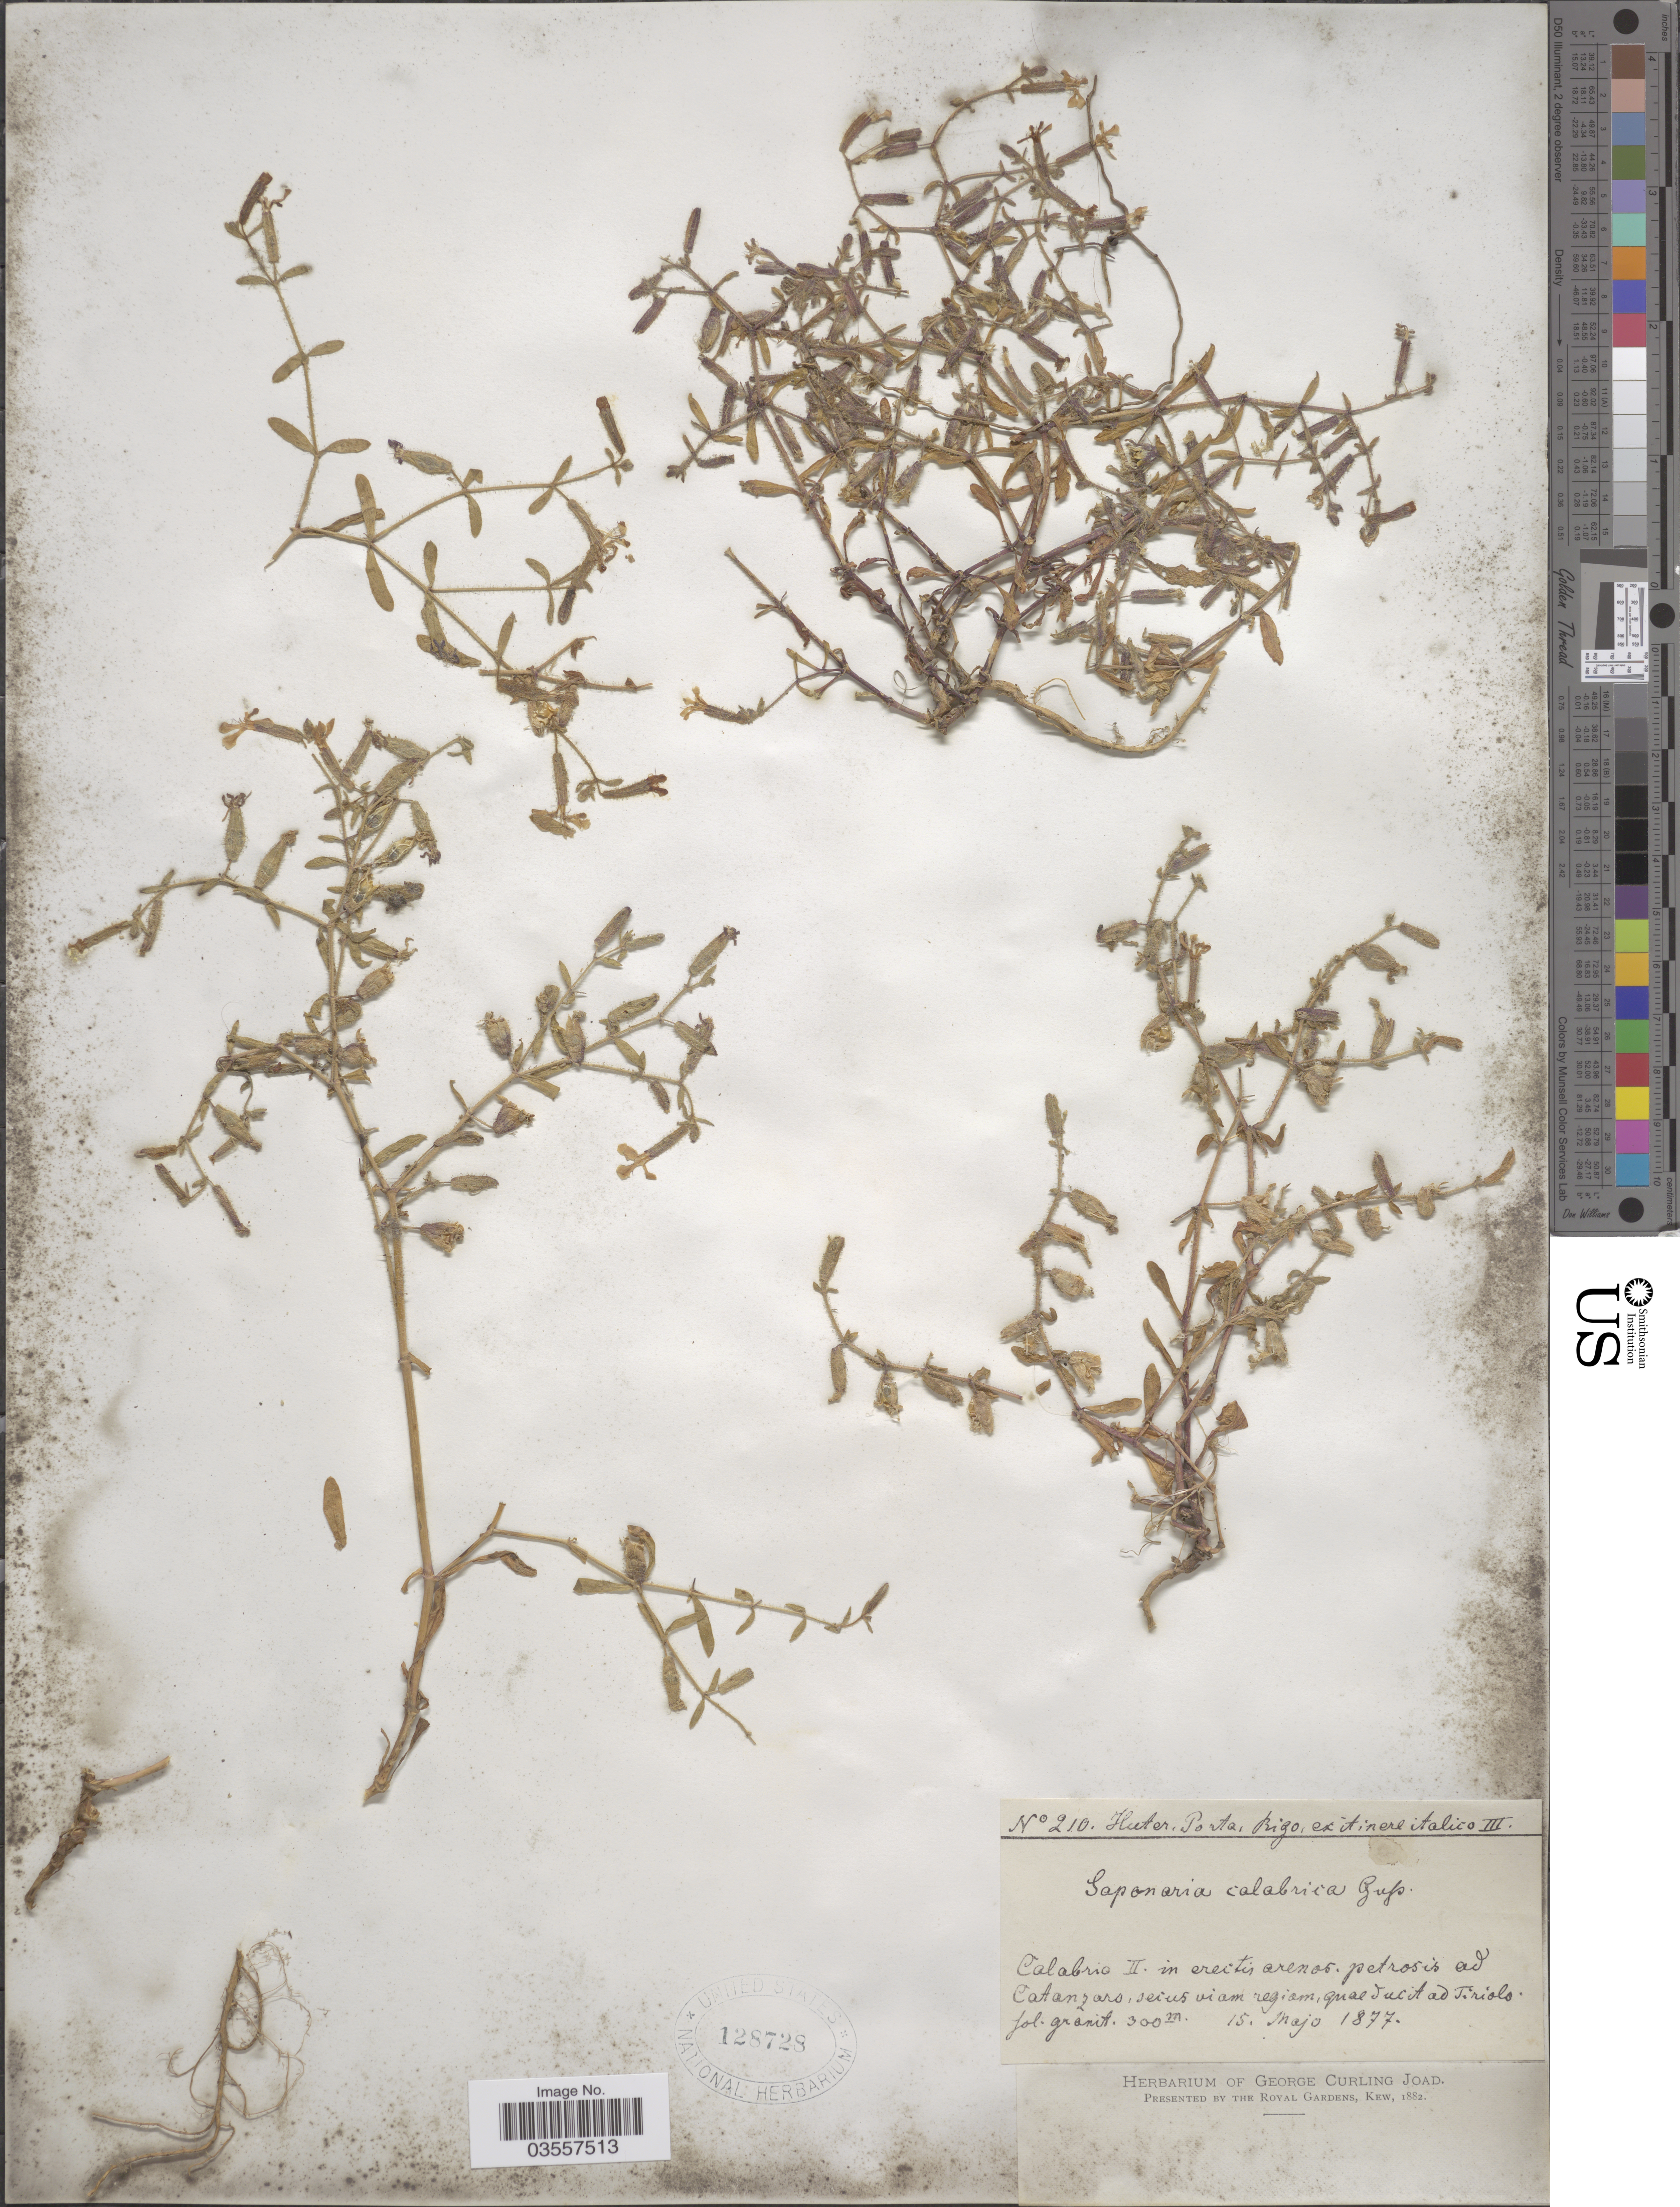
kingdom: Plantae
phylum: Tracheophyta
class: Magnoliopsida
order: Caryophyllales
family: Caryophyllaceae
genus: Saponaria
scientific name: Saponaria calabrica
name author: Gussone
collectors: -. Huter, -- Porta & -- Rigo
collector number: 210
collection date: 1877-05-15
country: Italy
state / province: Calabria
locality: Calabria II. in erectis arenos. Petrosis ad Catanzaro, secus viam regiam, quae ducit [interpreted] ad Tiriolio.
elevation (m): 300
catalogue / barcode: US 128728